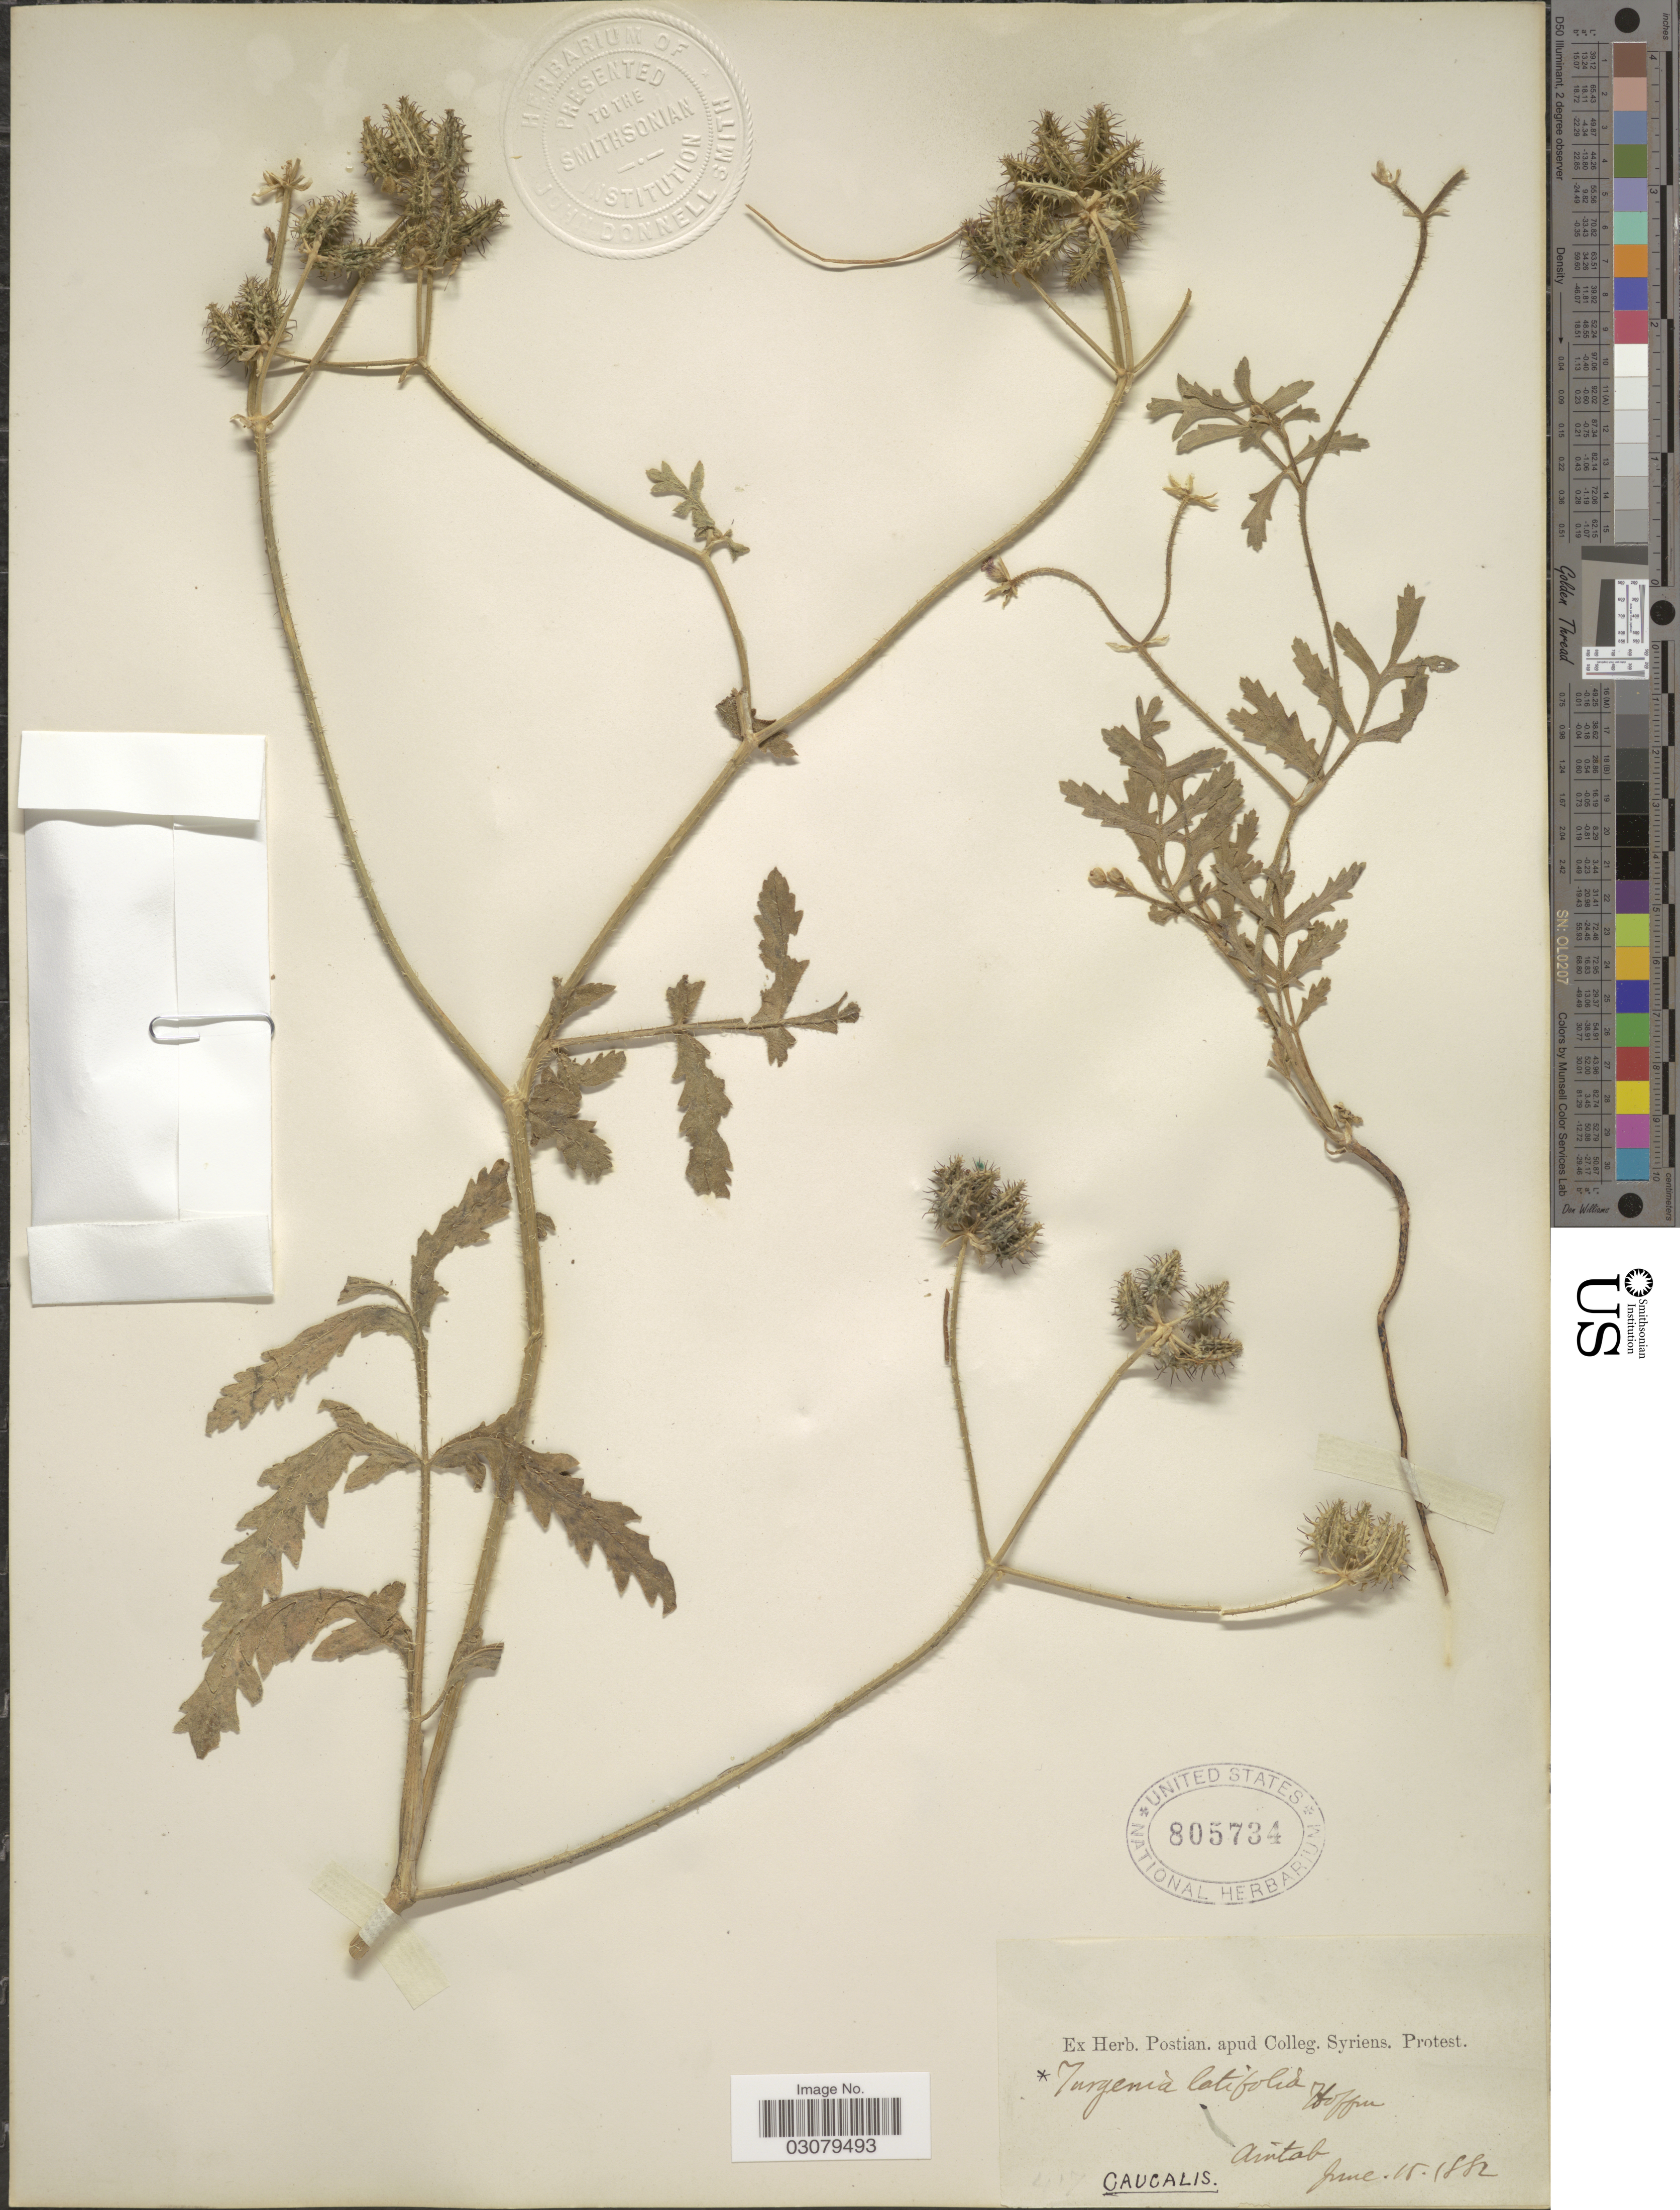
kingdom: Plantae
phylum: Tracheophyta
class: Magnoliopsida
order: Apiales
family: Apiaceae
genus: Turgenia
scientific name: Turgenia latifolia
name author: Hoffm.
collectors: ex herb. Postian. apud Colleg. Syriens. Protest. USE "Fannie P. A. Shepard" (10308853) AS PRIMARY COLLECTOR INSTEAD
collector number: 417*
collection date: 1882-06-15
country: Turkey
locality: Aintab.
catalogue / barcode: US 805734